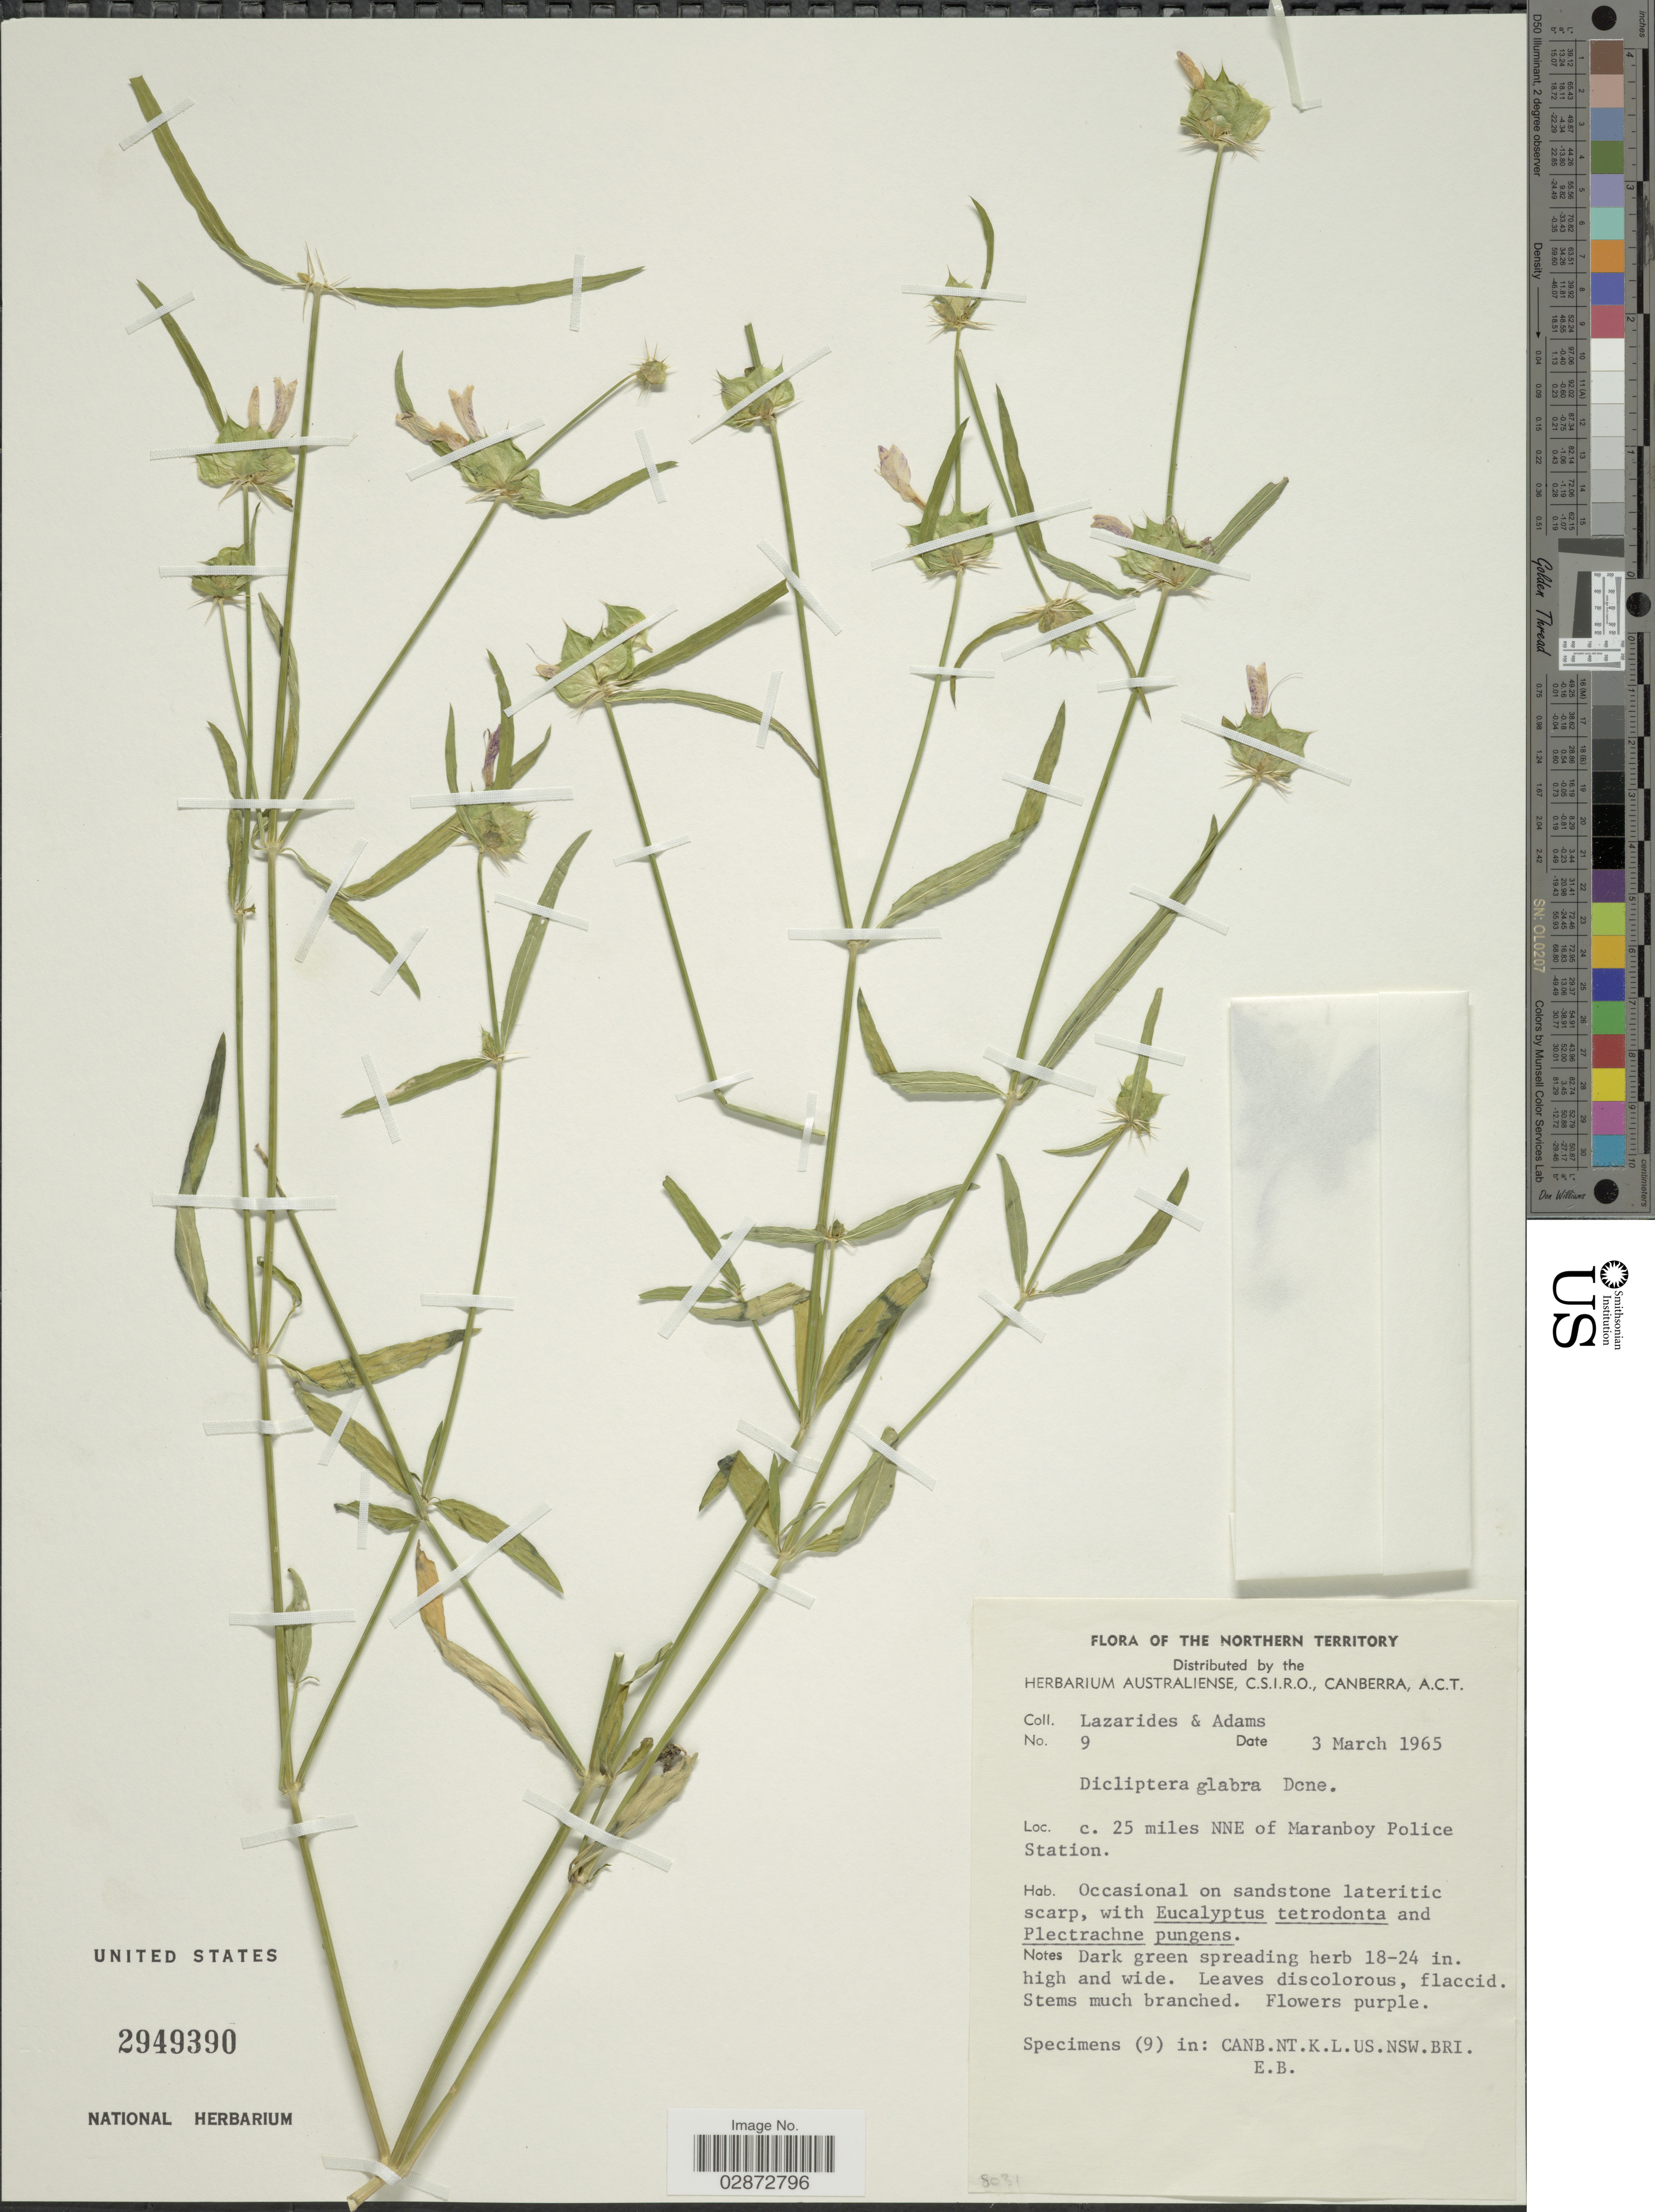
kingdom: Plantae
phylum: Tracheophyta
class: Magnoliopsida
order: Lamiales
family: Acanthaceae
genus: Dicliptera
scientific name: Dicliptera glabra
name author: Decne.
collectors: M. Lazarides & Adams, --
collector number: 9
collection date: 1965-03-03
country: Australia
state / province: Northern Territory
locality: C. 25 miles NNE of Maranboy Police Station.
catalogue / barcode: US 2949390